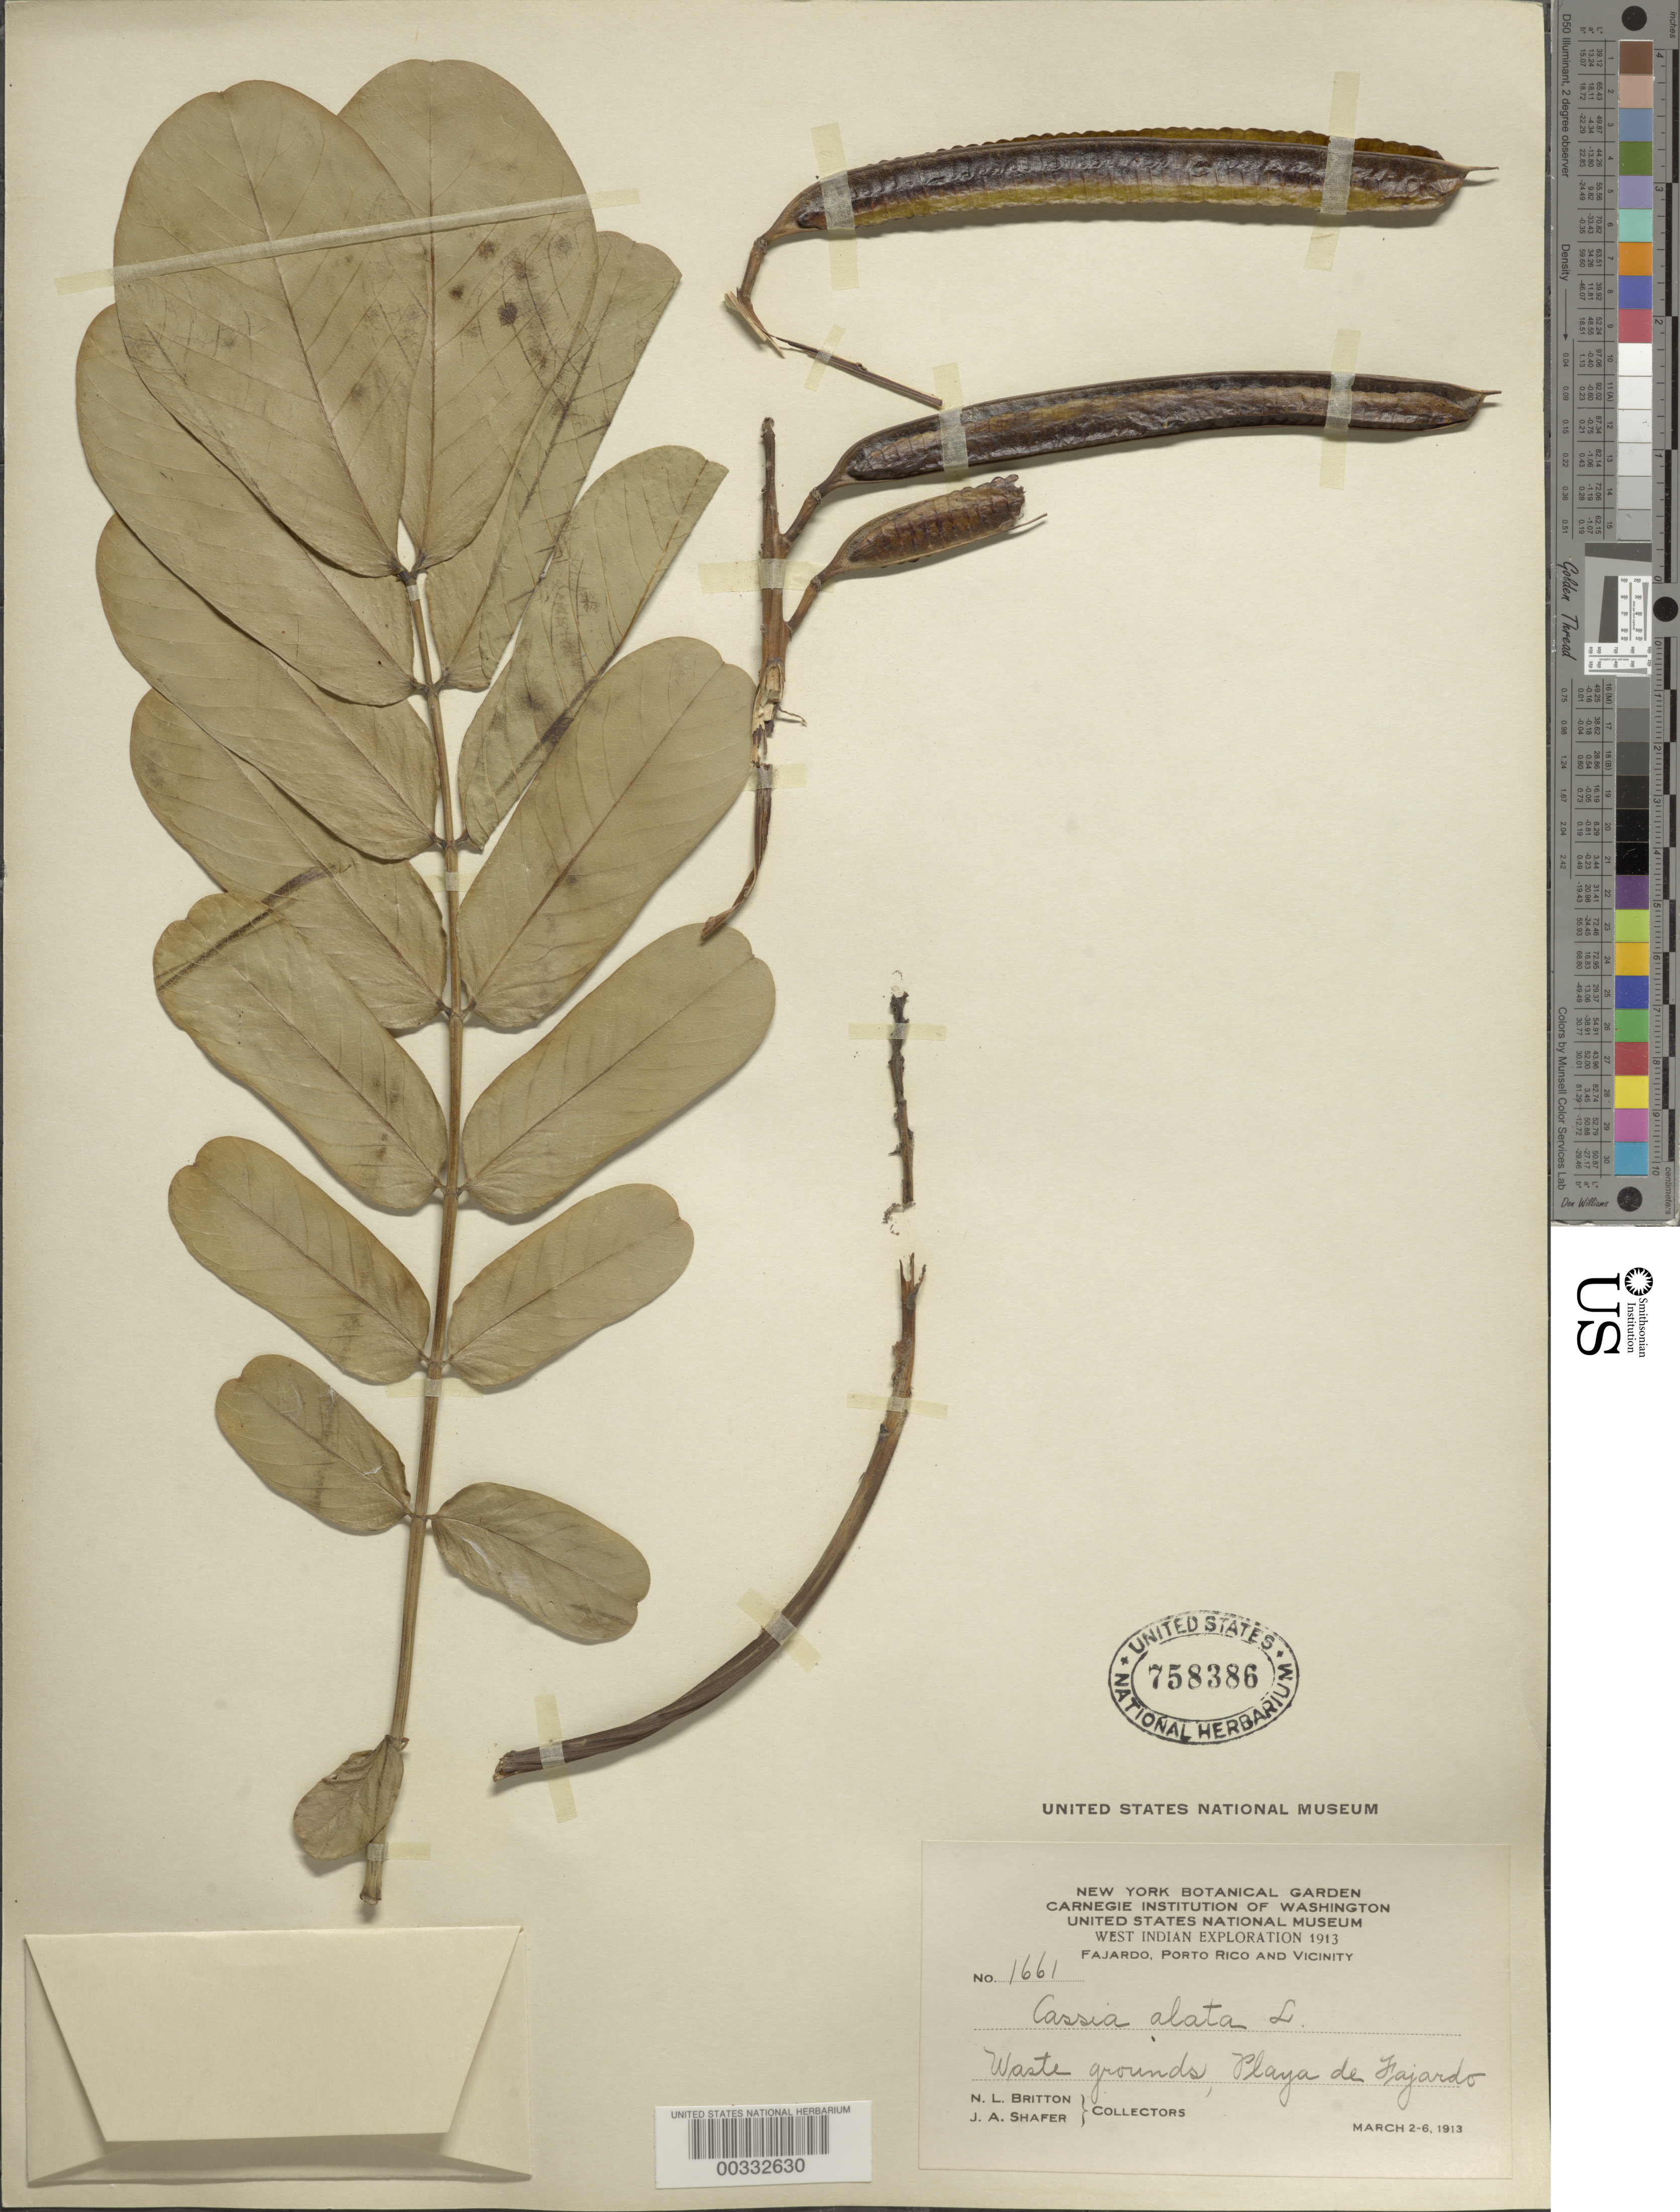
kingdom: Plantae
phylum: Tracheophyta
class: Magnoliopsida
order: Fabales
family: Fabaceae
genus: Senna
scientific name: Senna alata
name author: (L.) Roxb.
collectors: N. Britton & J. A. Shafer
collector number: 1661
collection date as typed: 02 Mar 1913 to 06 Mar 1913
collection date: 1913-03-02/1913-03-06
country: Puerto Rico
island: Greater Antilles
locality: Playa de fajardo; fajardo and vicinity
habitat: Waste grounds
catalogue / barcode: US 758386